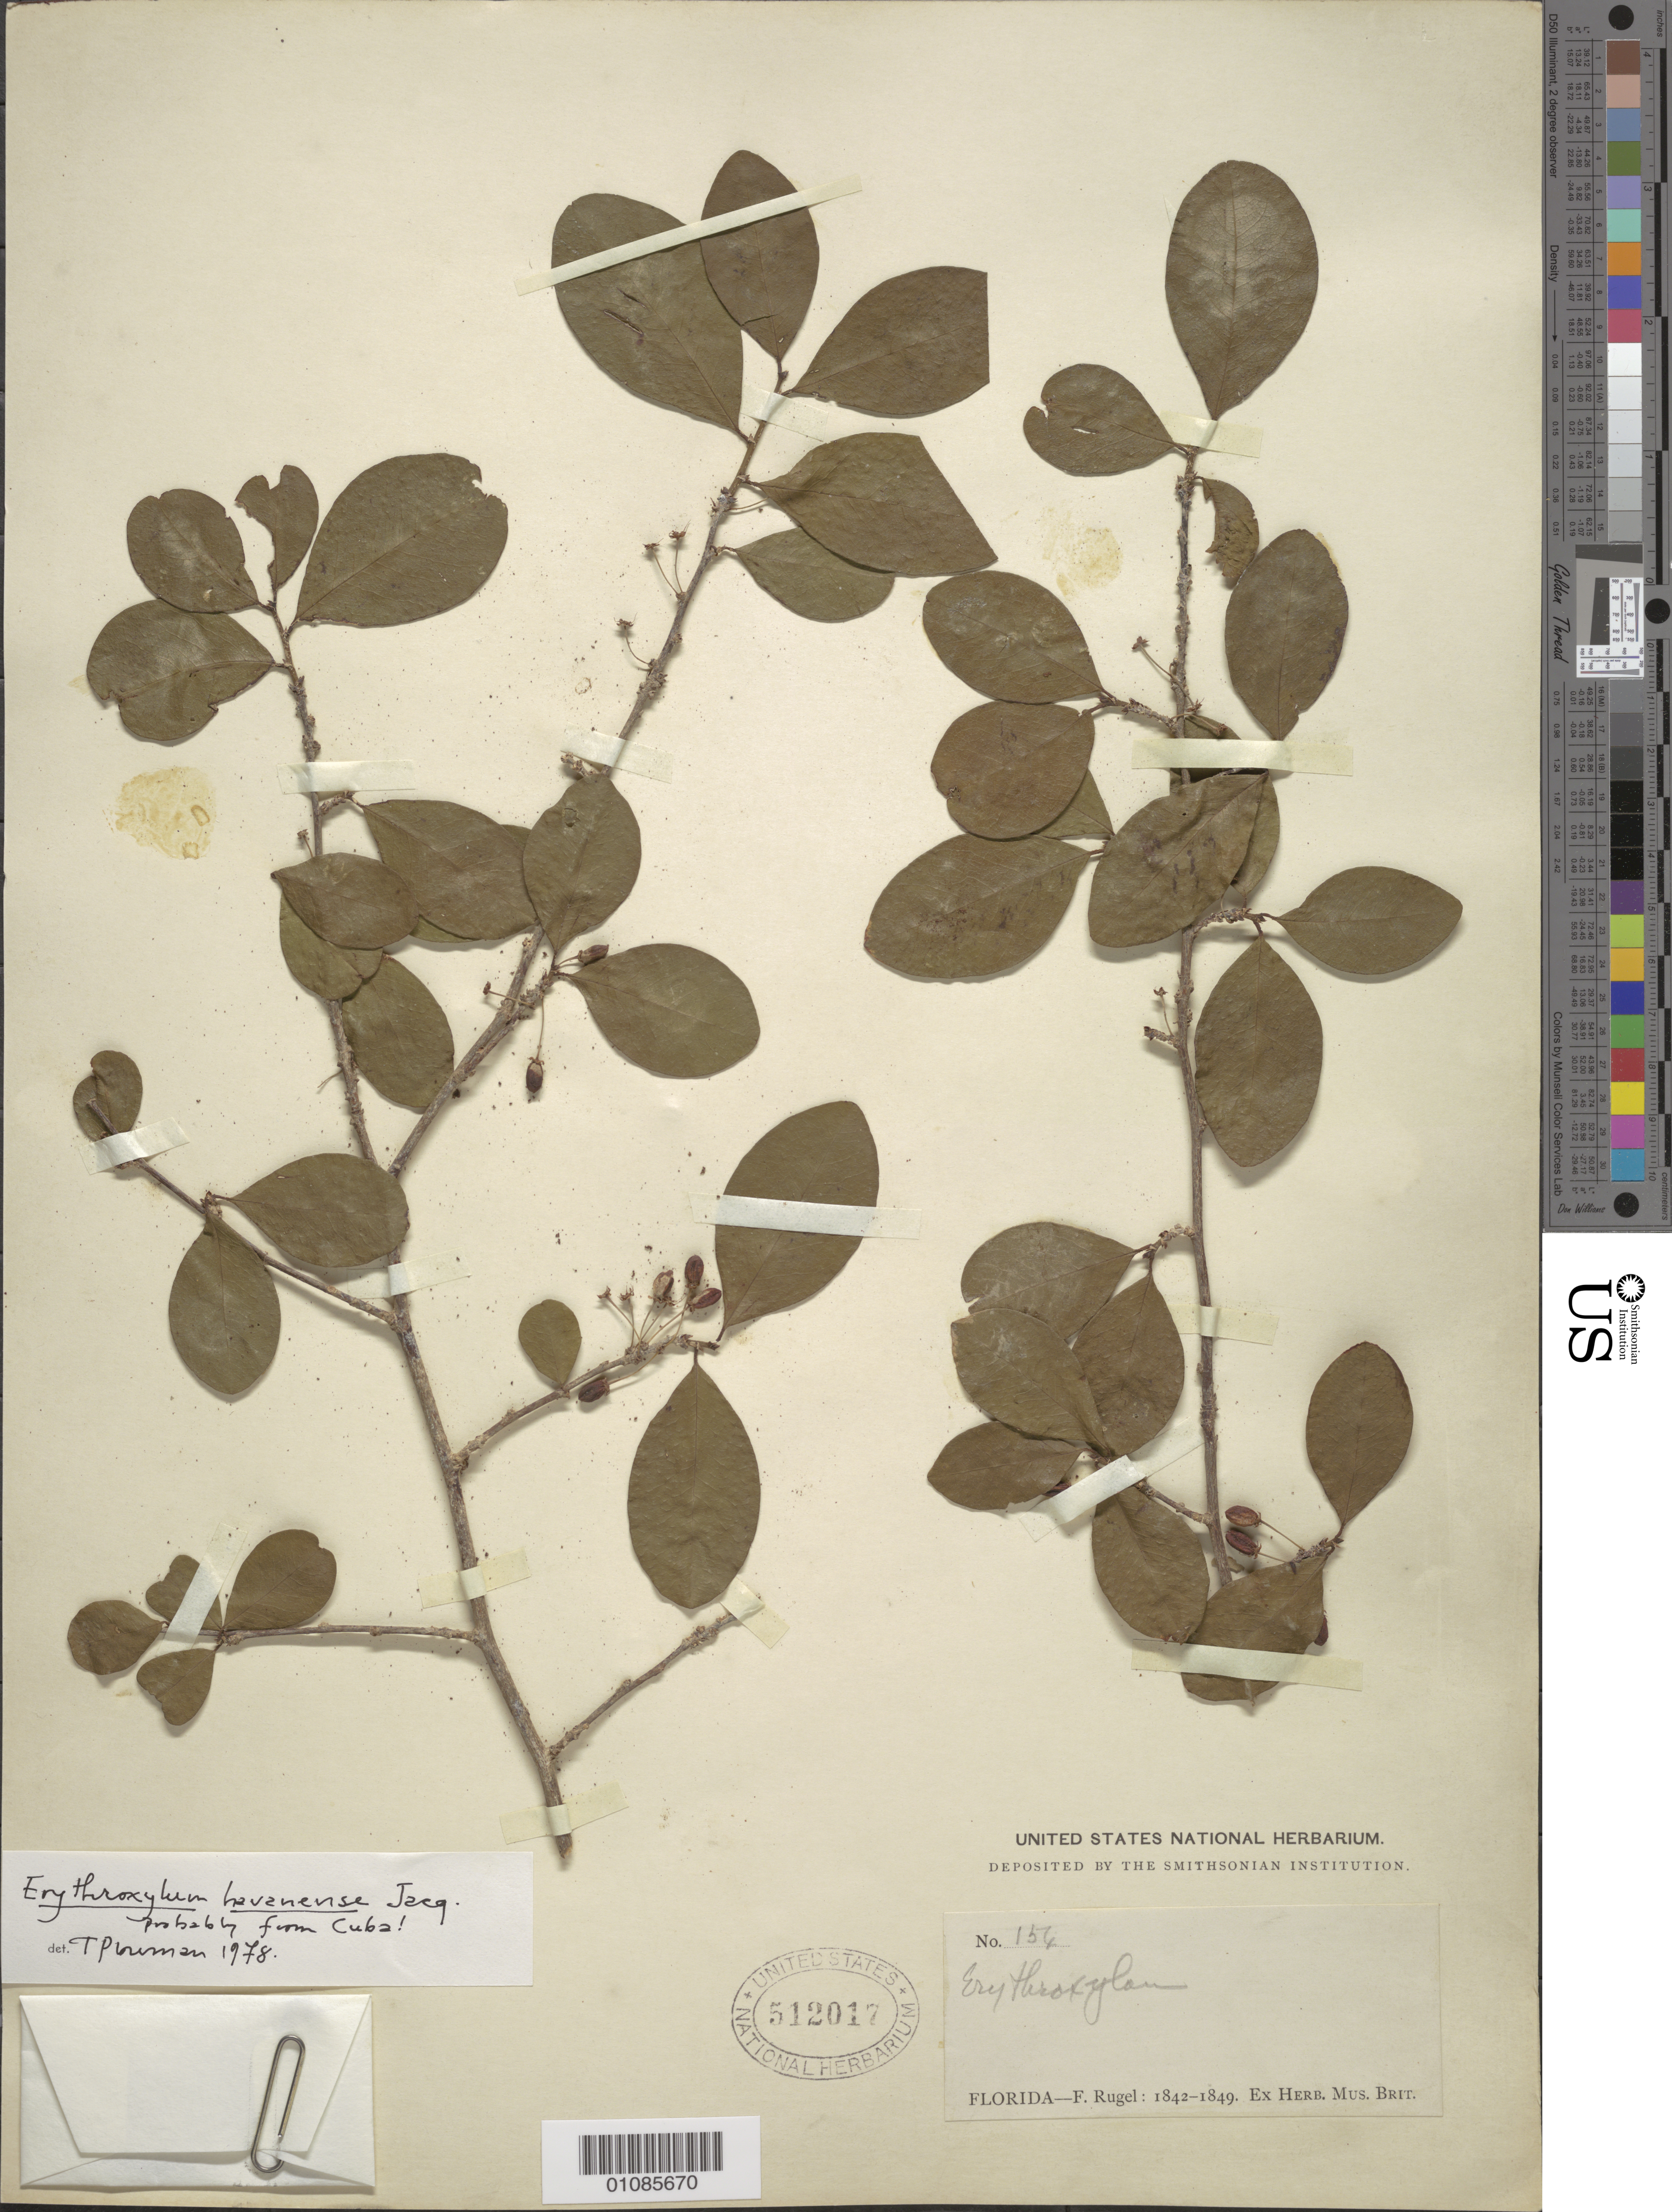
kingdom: Plantae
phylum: Tracheophyta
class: Magnoliopsida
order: Malpighiales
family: Erythroxylaceae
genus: Erythroxylum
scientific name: Erythroxylum havanense var. havanense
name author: Jacq.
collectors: F. Rugel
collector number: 154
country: Cuba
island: Cuba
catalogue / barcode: US 512017